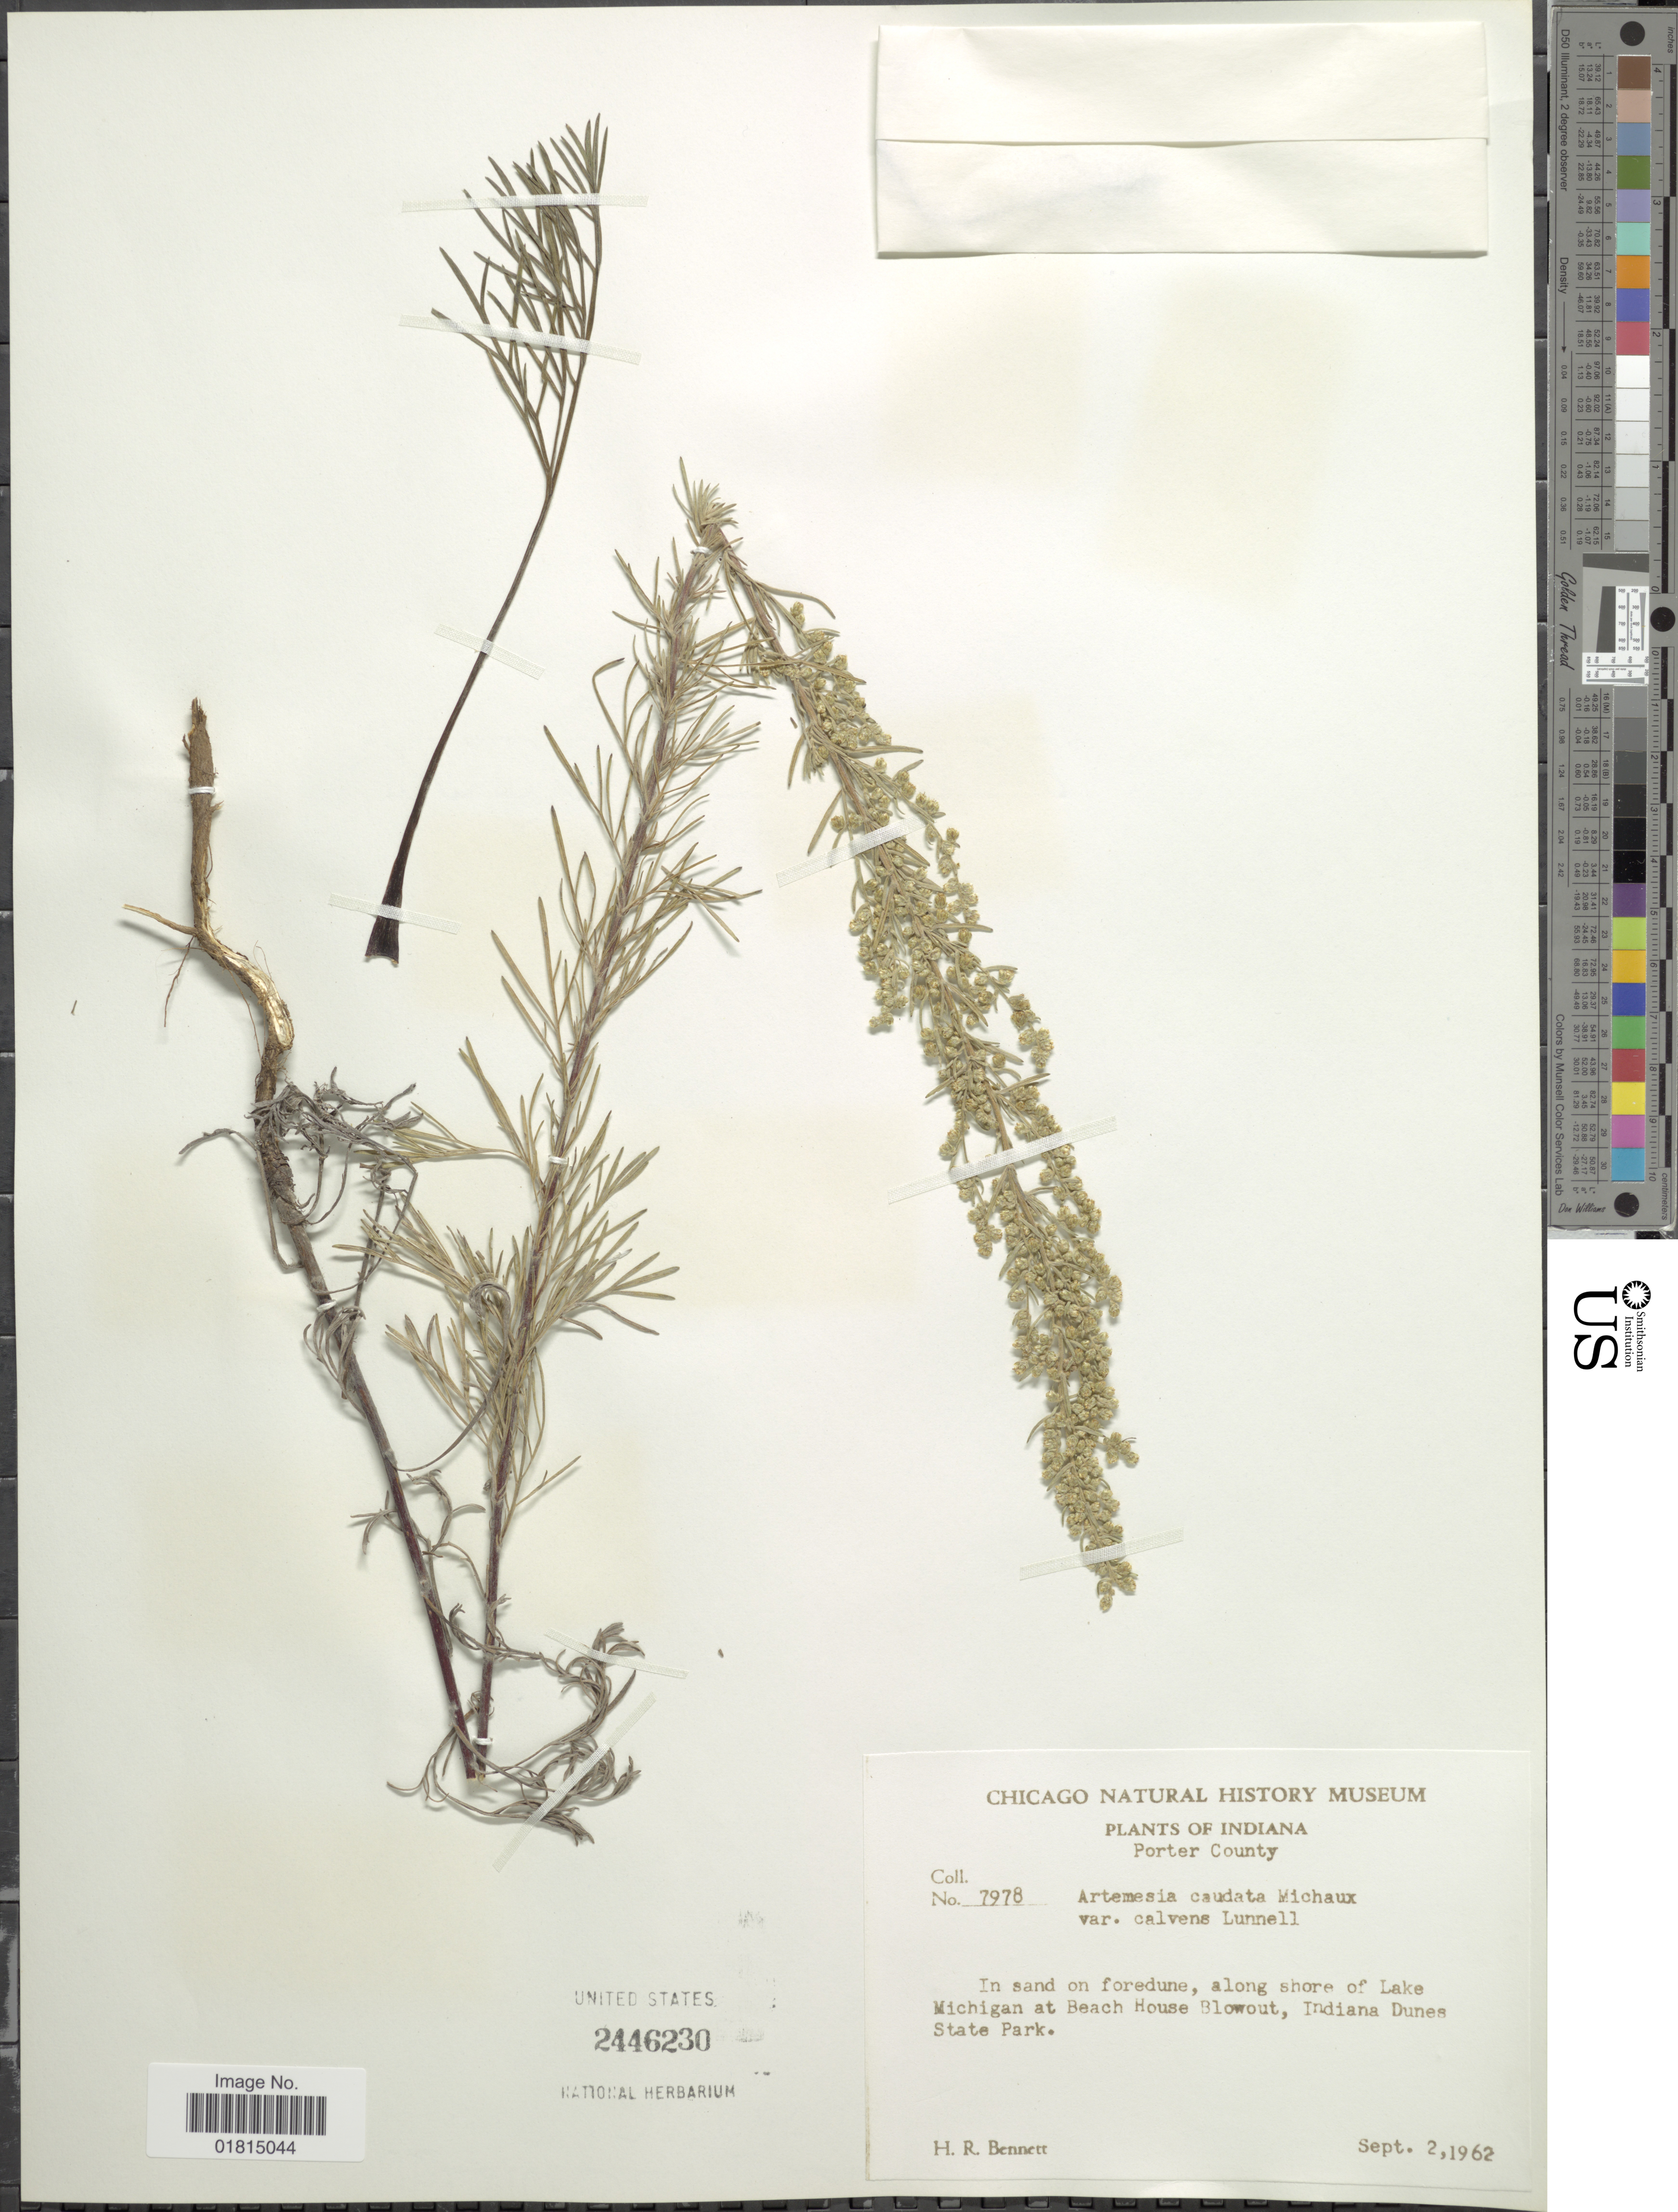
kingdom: Plantae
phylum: Tracheophyta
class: Magnoliopsida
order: Asterales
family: Asteraceae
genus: Artemisia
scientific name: Artemisia caudata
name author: Michx.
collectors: H. R. Bennett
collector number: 7978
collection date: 1962-09-02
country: United States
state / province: Indiana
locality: Porter County. In sand on foredune, along shore of Lake Michigan at Beach House Blowout, Indiana Dunes State Park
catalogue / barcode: US 2446230